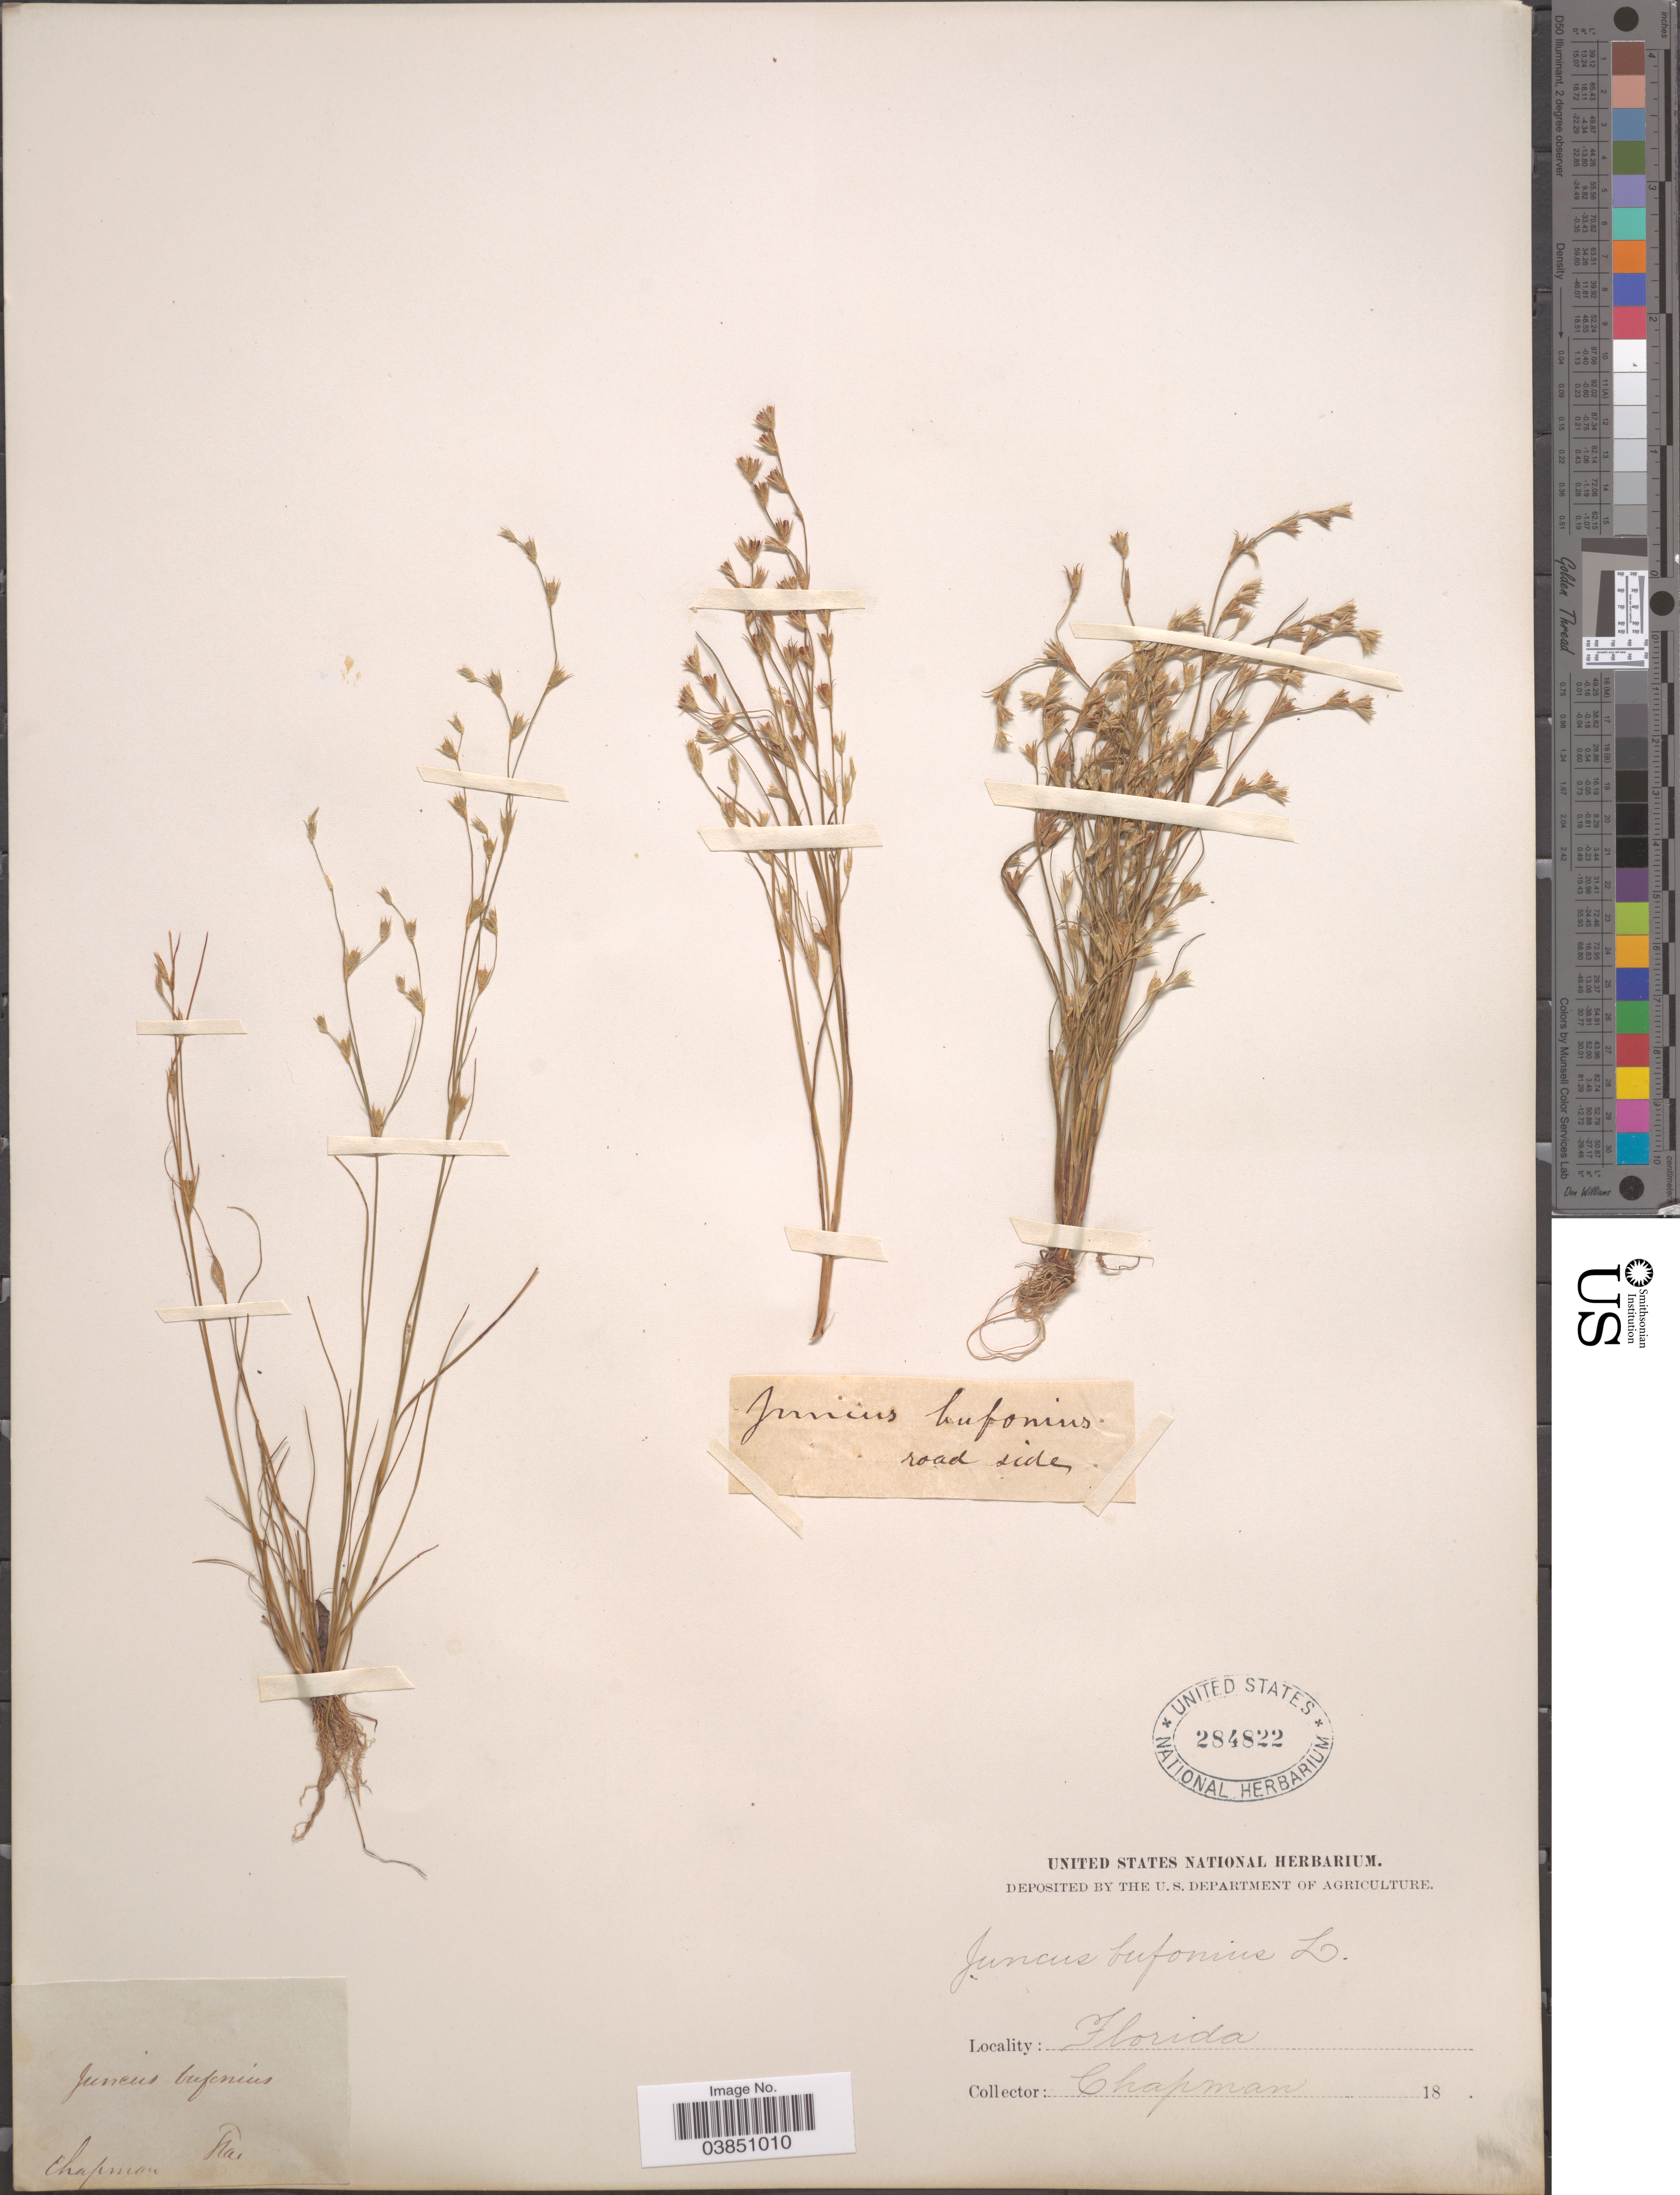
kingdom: Plantae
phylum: Tracheophyta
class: Liliopsida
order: Poales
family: Juncaceae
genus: Juncus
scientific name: Juncus bufonius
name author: L.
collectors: A. Chapman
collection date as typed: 18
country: United States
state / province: Florida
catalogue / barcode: US 284822